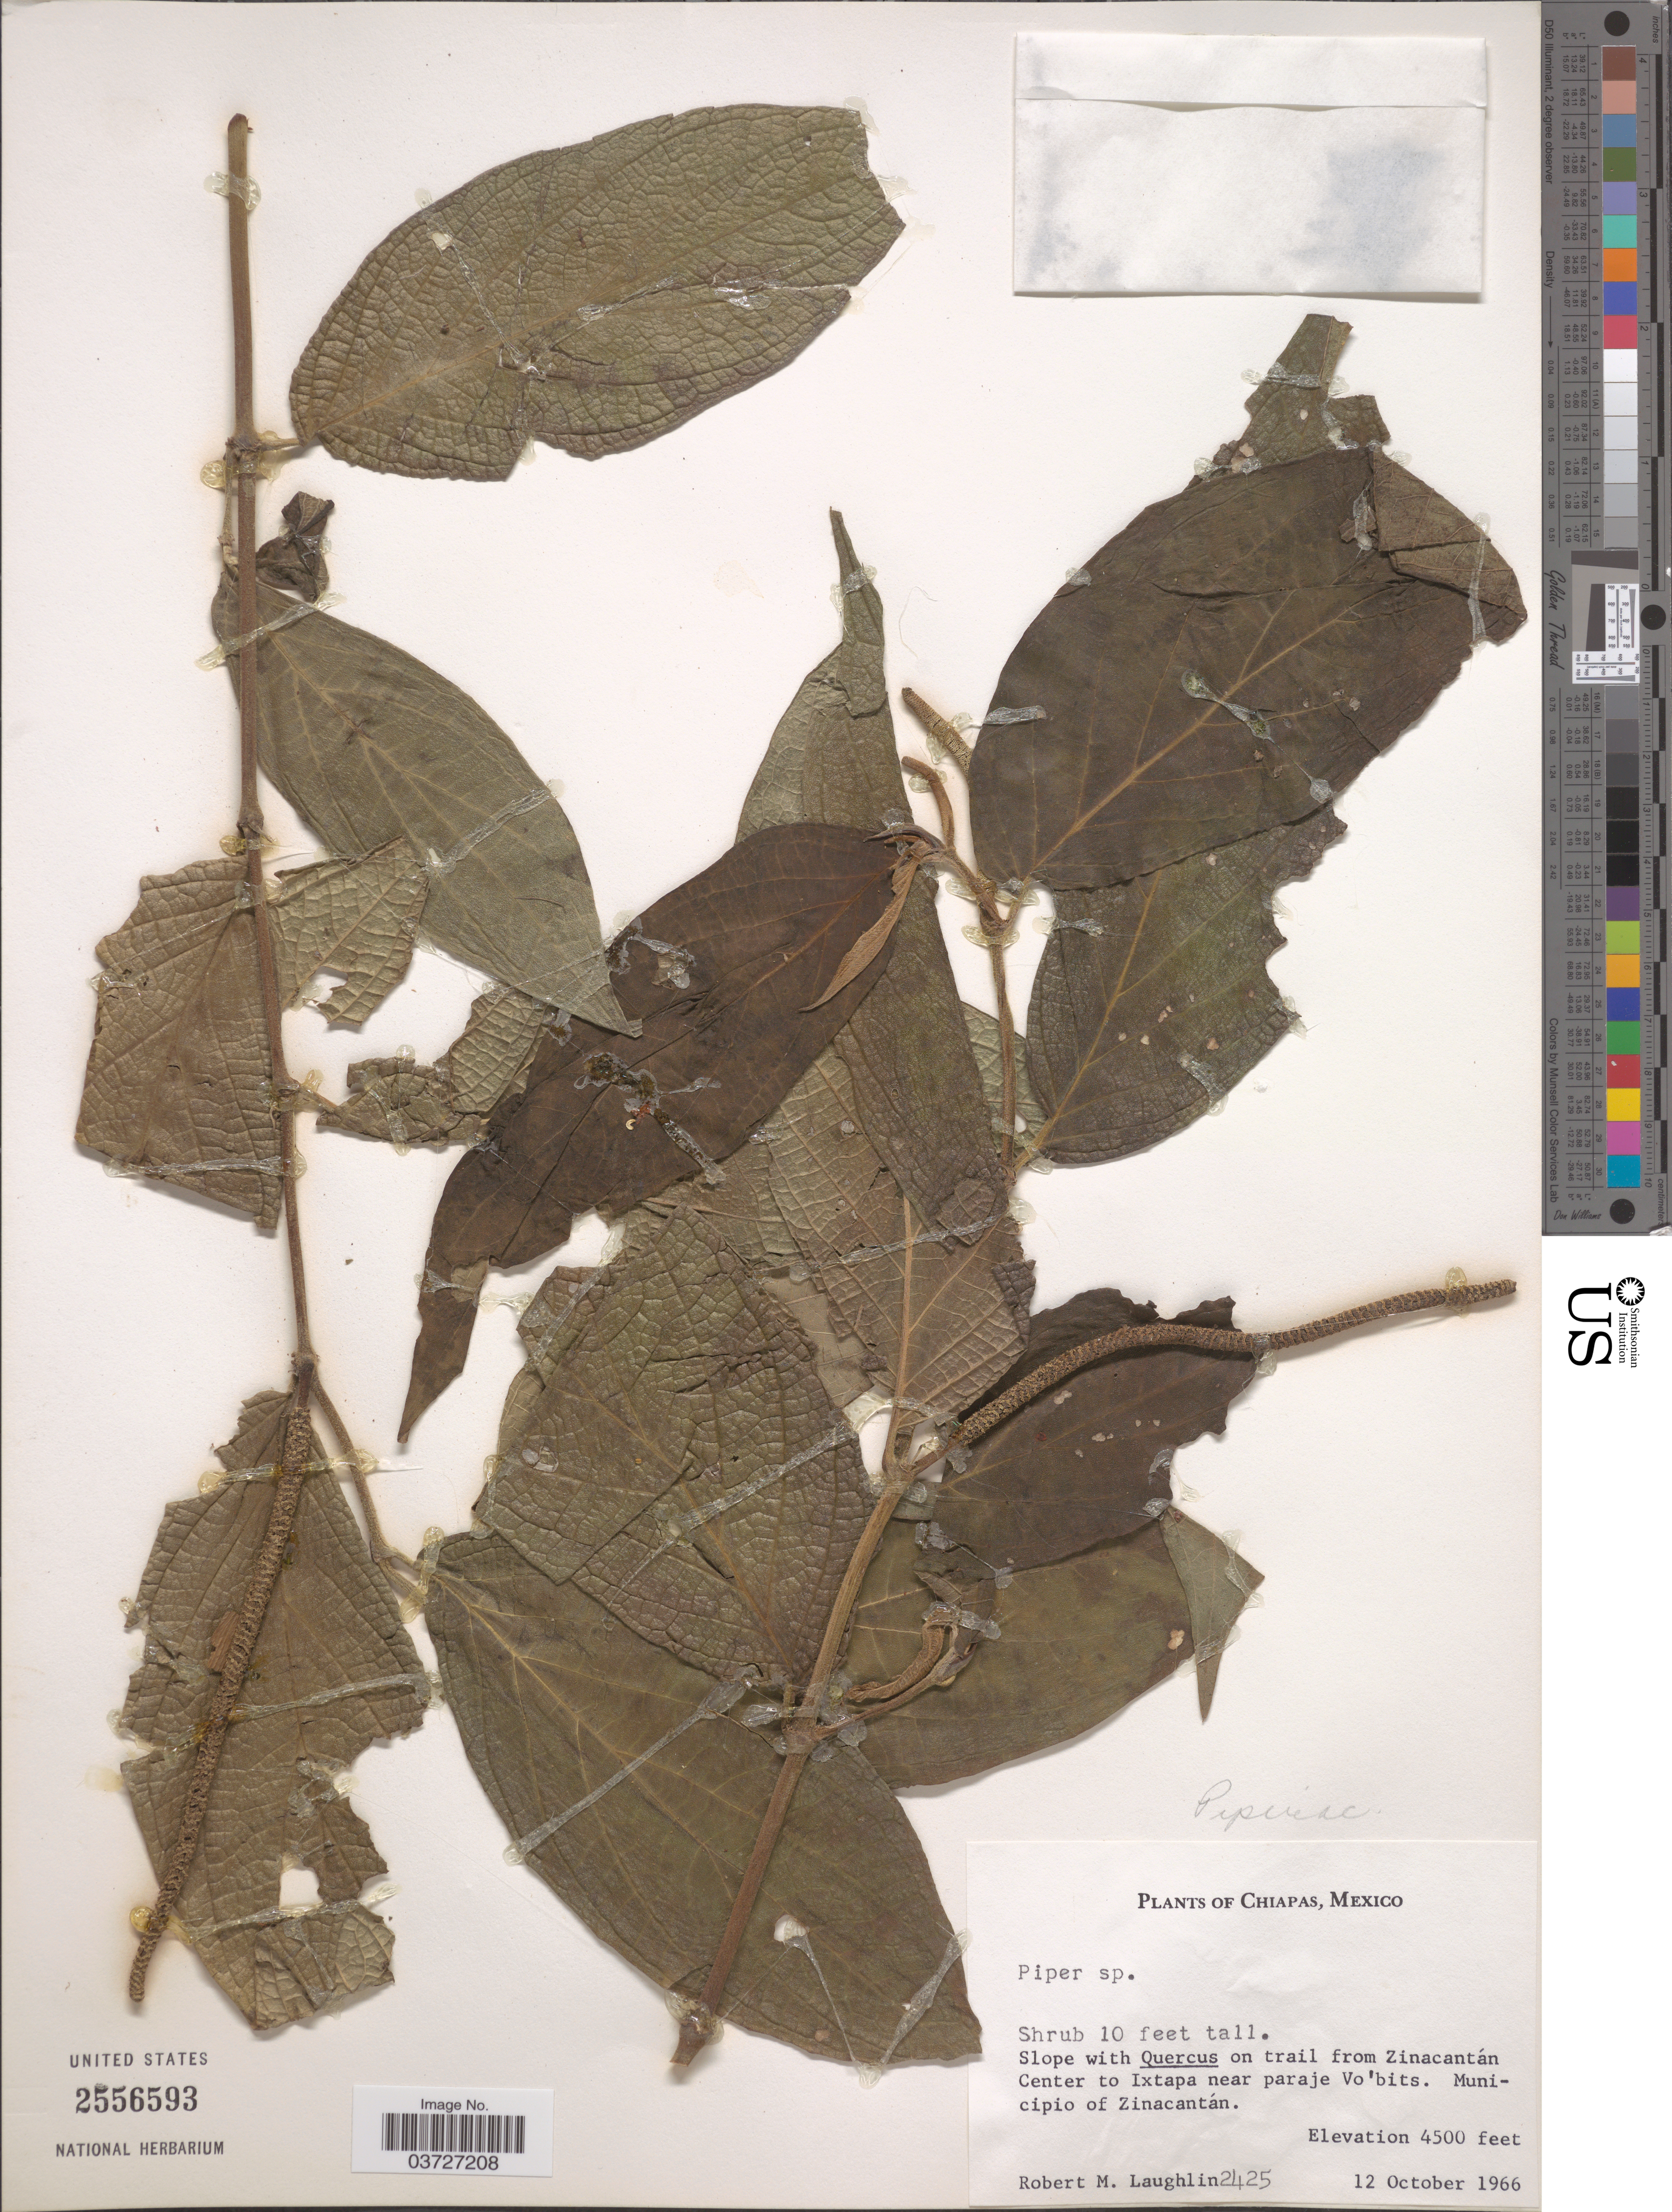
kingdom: Plantae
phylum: Tracheophyta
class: Magnoliopsida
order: Piperales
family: Piperaceae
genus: Piper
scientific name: Piper sp.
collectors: R. M. Laughlin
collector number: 2425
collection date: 1966-10-12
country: Mexico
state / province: Chiapas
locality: On trail from Zinacantán Center to Ixtapa near paraje Vo'bits. Municipio of Zinacantán.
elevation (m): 1372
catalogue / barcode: US 2556593